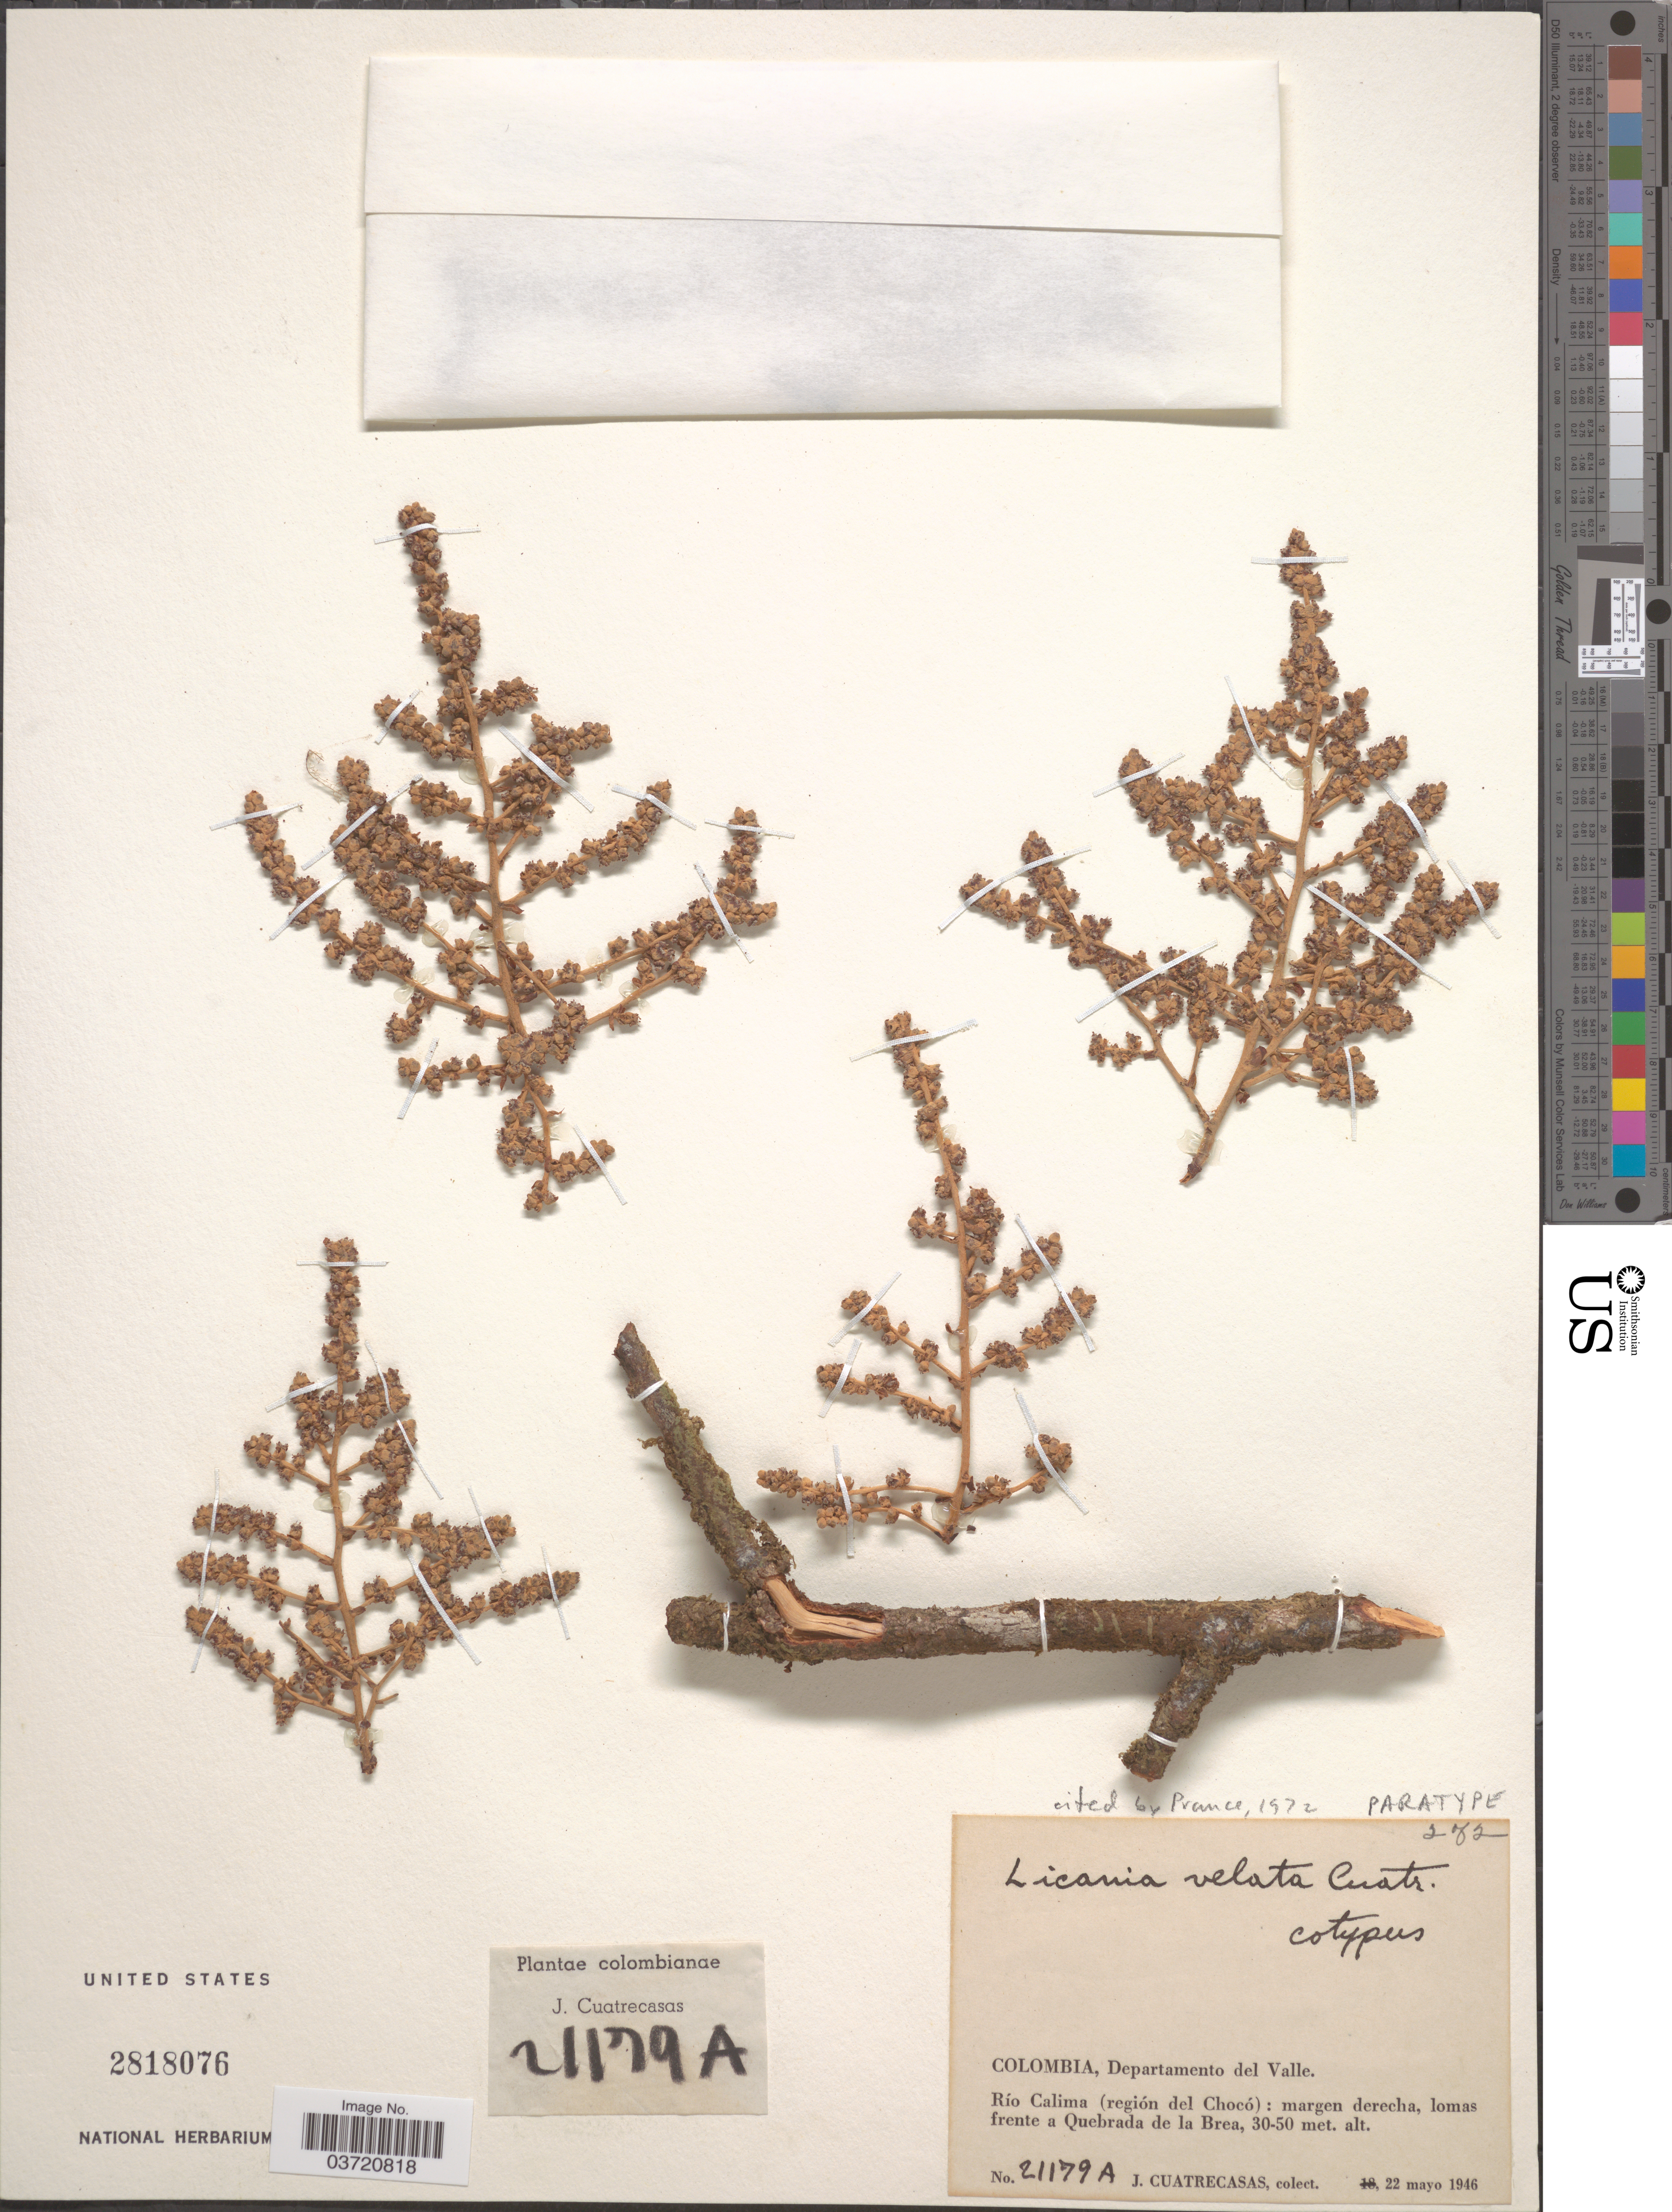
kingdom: Plantae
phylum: Tracheophyta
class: Magnoliopsida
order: Malpighiales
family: Chrysobalanaceae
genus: Moquilea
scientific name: Moquilea velata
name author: (Cuatrec.) Sothers & Prance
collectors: J. Cuatrecasas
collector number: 21179A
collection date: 1946-05-22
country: Colombia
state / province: Valle del Cauca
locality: Departamento del Valle. Río Calima (región del Chocó): margen derecha, lomas frente a Quebrada de la Brea.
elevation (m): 30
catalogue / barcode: US 2818076